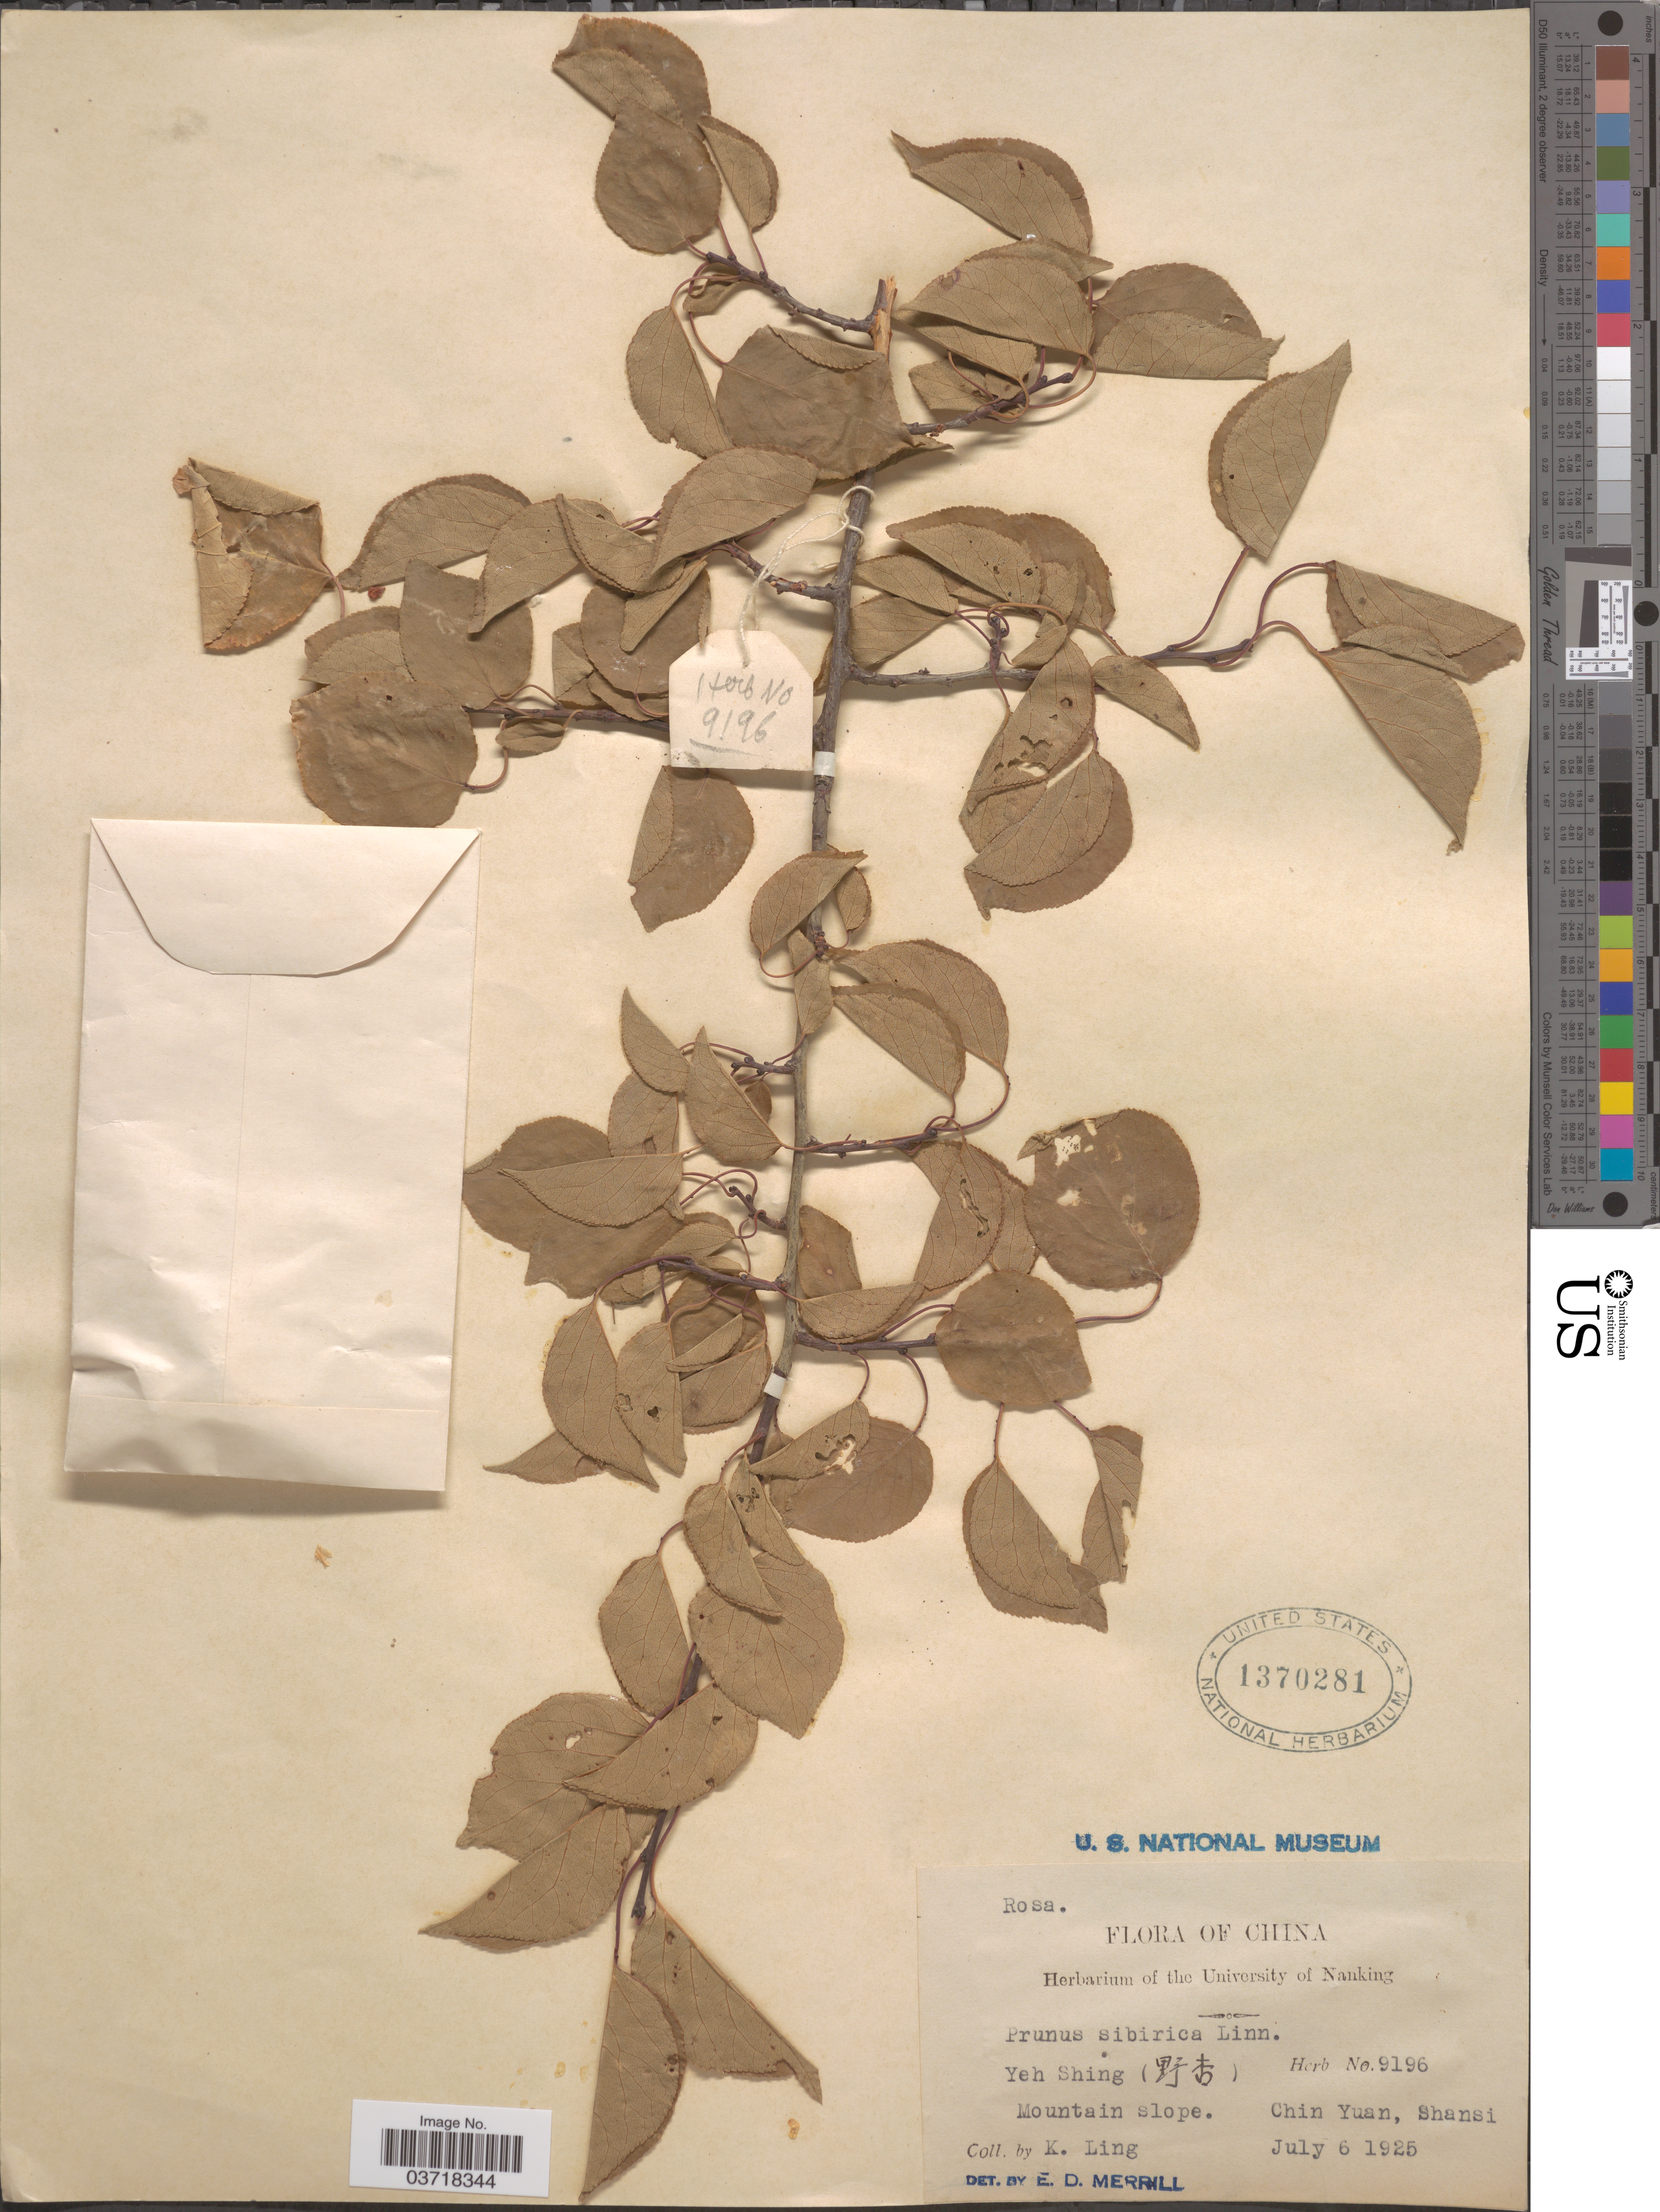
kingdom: Plantae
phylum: Tracheophyta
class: Magnoliopsida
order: Rosales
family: Rosaceae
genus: Prunus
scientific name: Prunus sibirica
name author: L.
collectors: K. Ling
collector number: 9196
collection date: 1925-07-06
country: China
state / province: Shanxi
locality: Yeh Ching (X). Mountain slope. Chin Yuan, Shansi.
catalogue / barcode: US 1370281